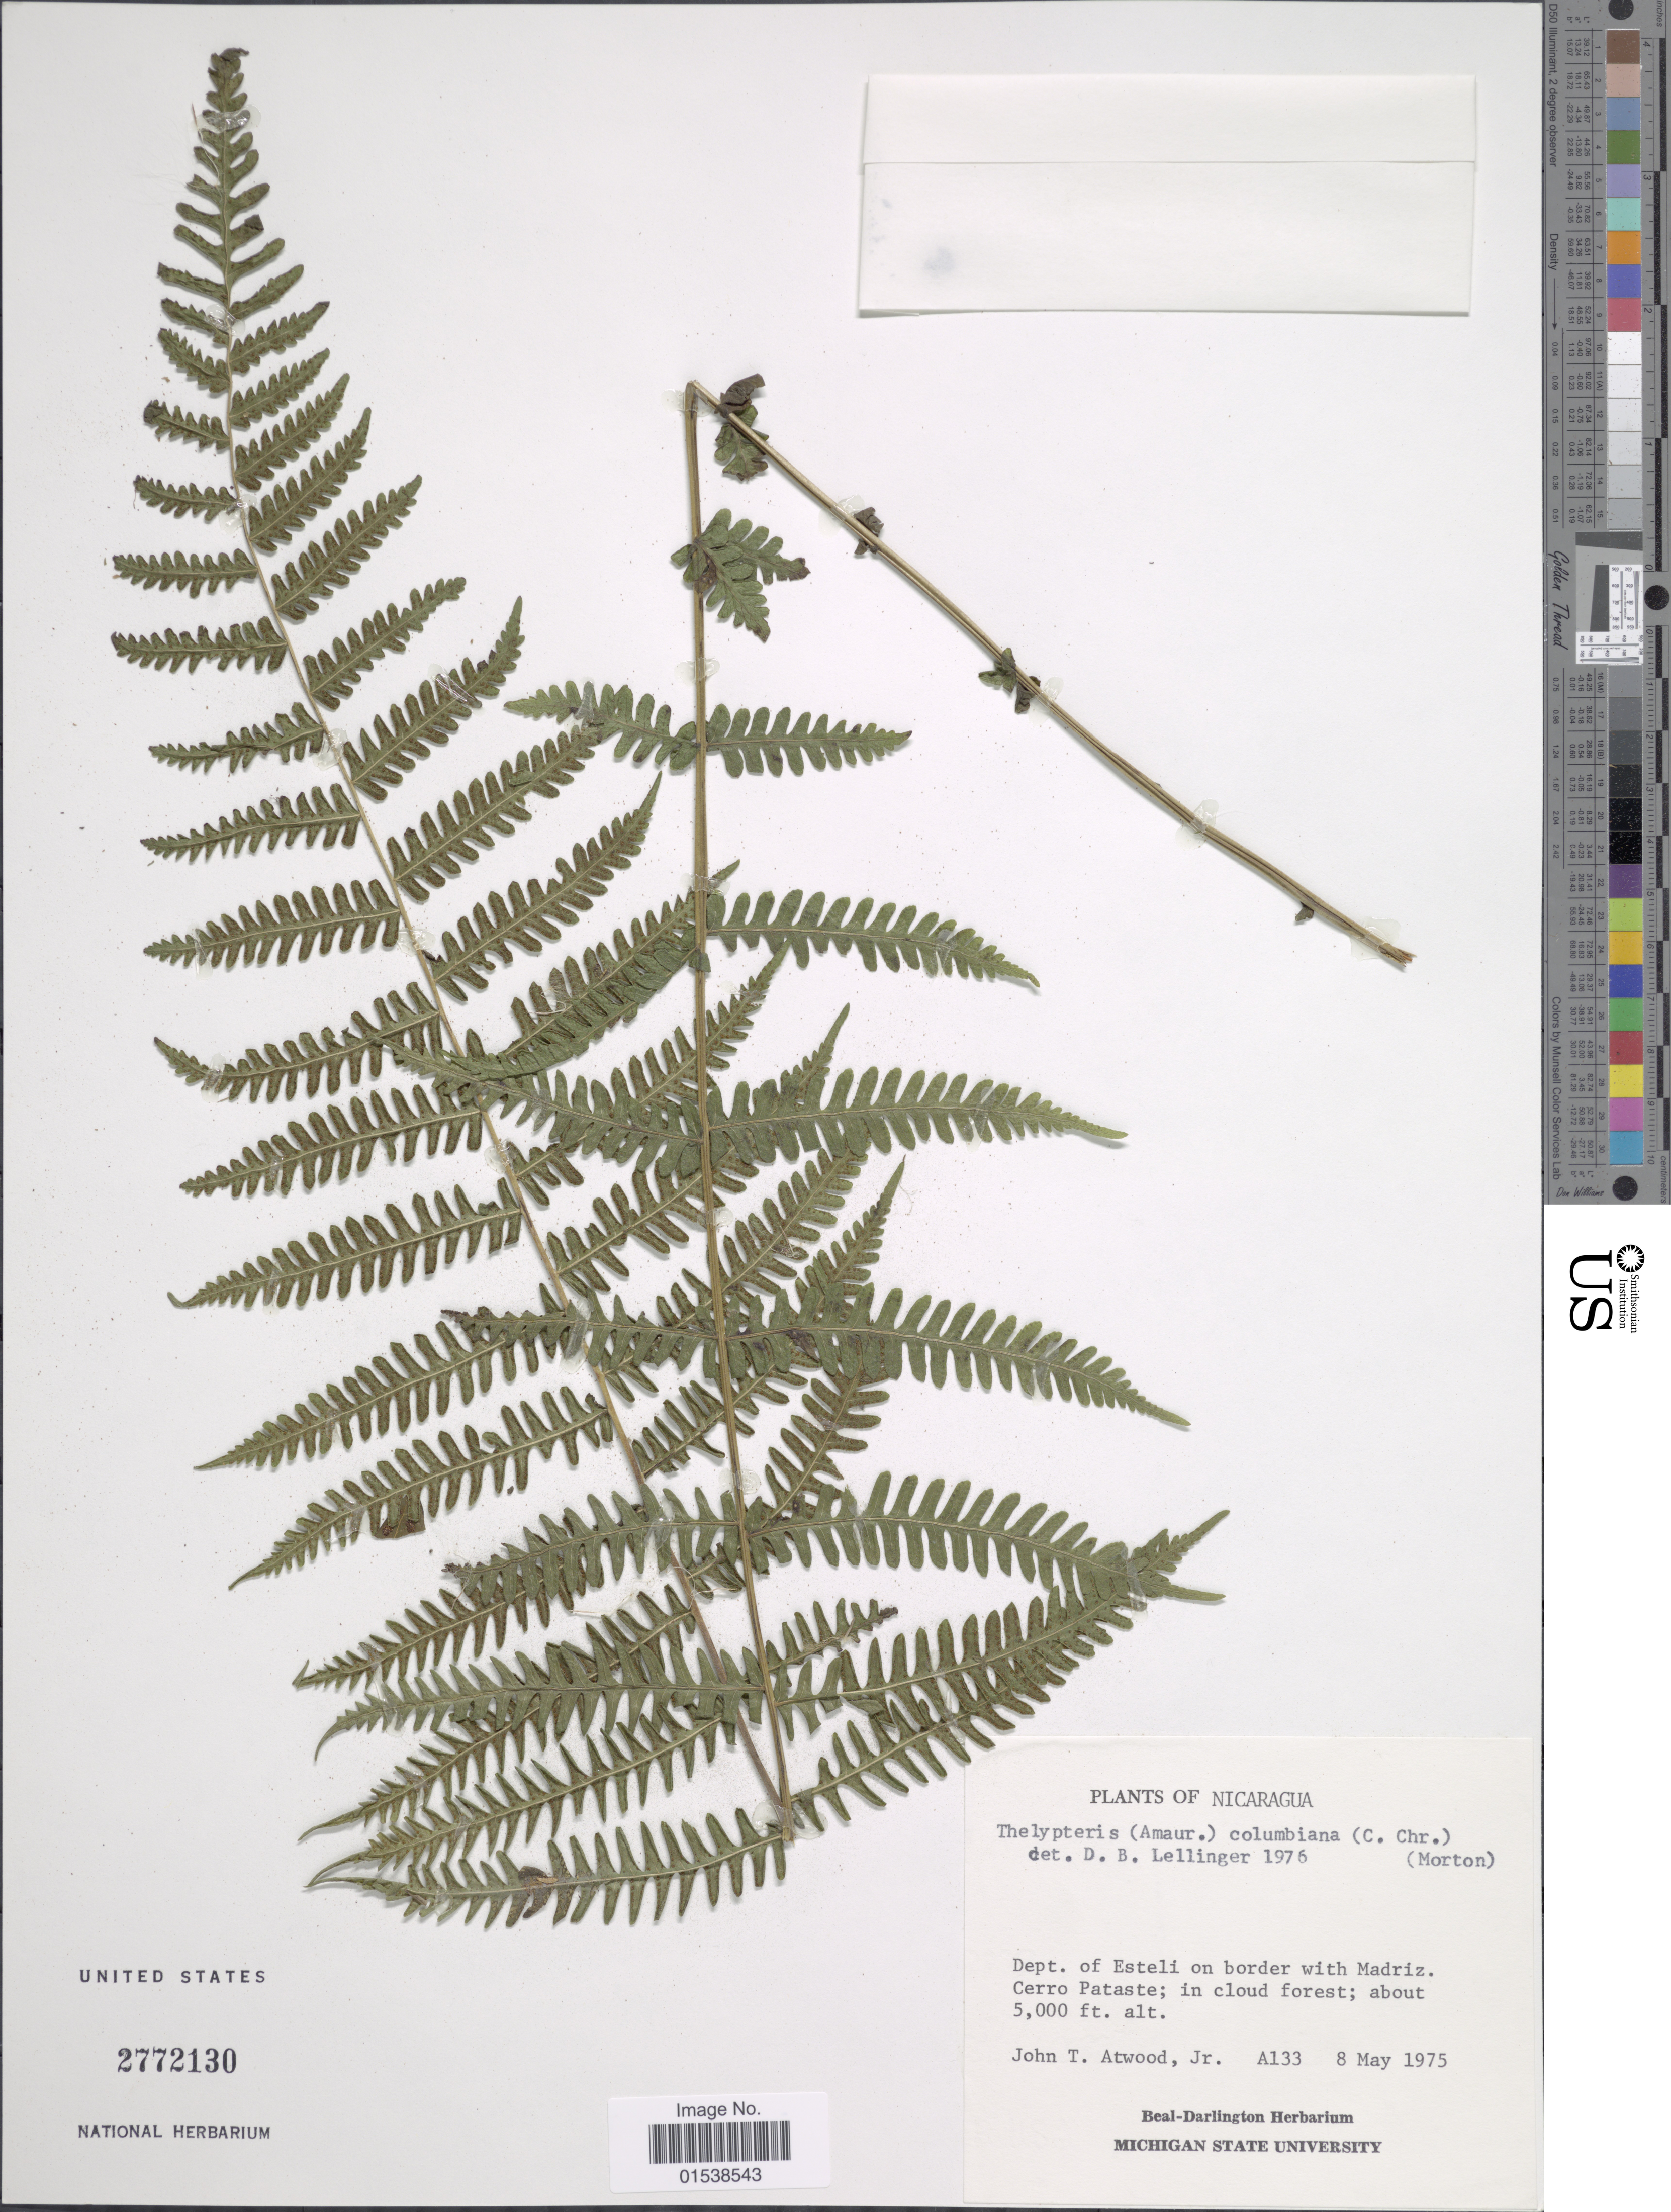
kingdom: Plantae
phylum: Tracheophyta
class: Polypodiopsida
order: Polypodiales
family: Thelypteridaceae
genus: Amauropelta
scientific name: Amauropelta oligocarpa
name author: (Humb. & Bonpl. ex Willd.) Pic. Serm.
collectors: J. T. Atwood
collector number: A133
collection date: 1975-05-08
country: Nicaragua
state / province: Esteli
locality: Dept. of Esteli on border with Madriz. Cerro Pataste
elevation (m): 1524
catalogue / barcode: US 2772130